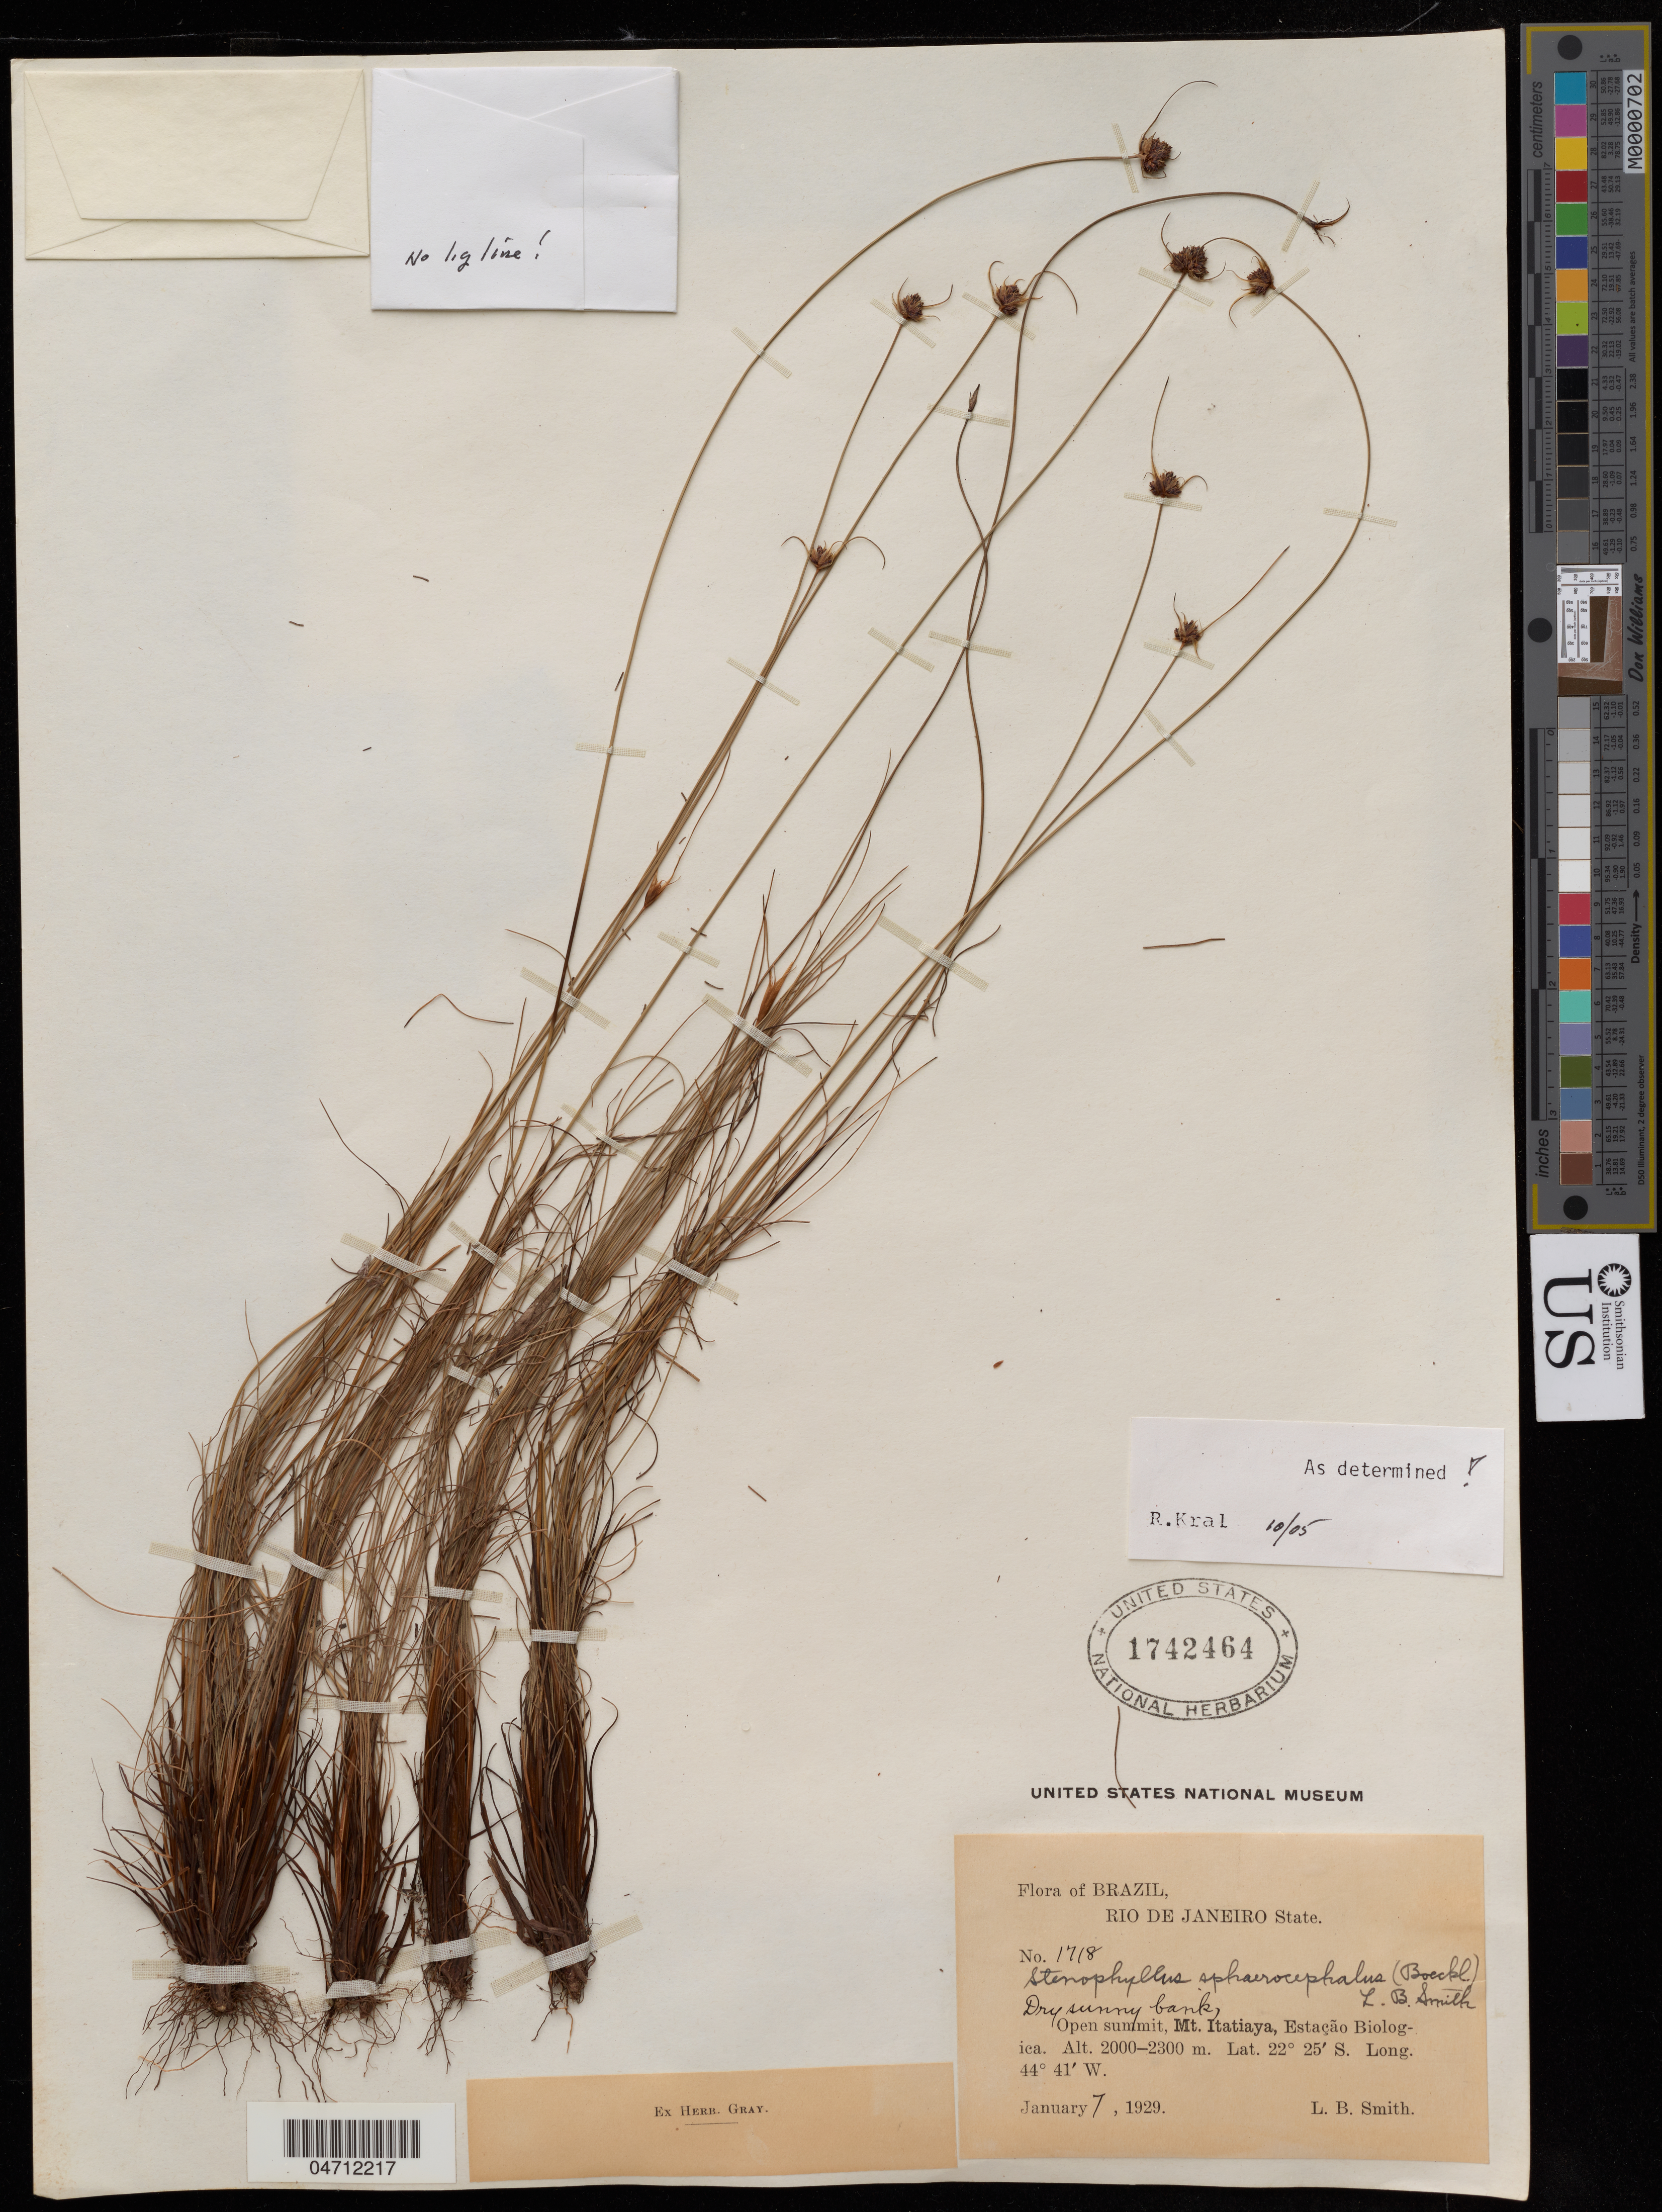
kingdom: Plantae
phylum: Tracheophyta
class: Liliopsida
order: Poales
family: Cyperaceae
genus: Bulbostylis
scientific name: Bulbostylis sphaerocephala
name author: (Boeckeler) Lindm.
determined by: Kral, Robert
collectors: L. Smith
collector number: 1718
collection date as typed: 07 Jan 1929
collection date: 1929-01-07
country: Brazil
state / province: Rio de Janeiro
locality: Mt. Itatiaya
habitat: Open summit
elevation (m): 2000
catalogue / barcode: US 1742464